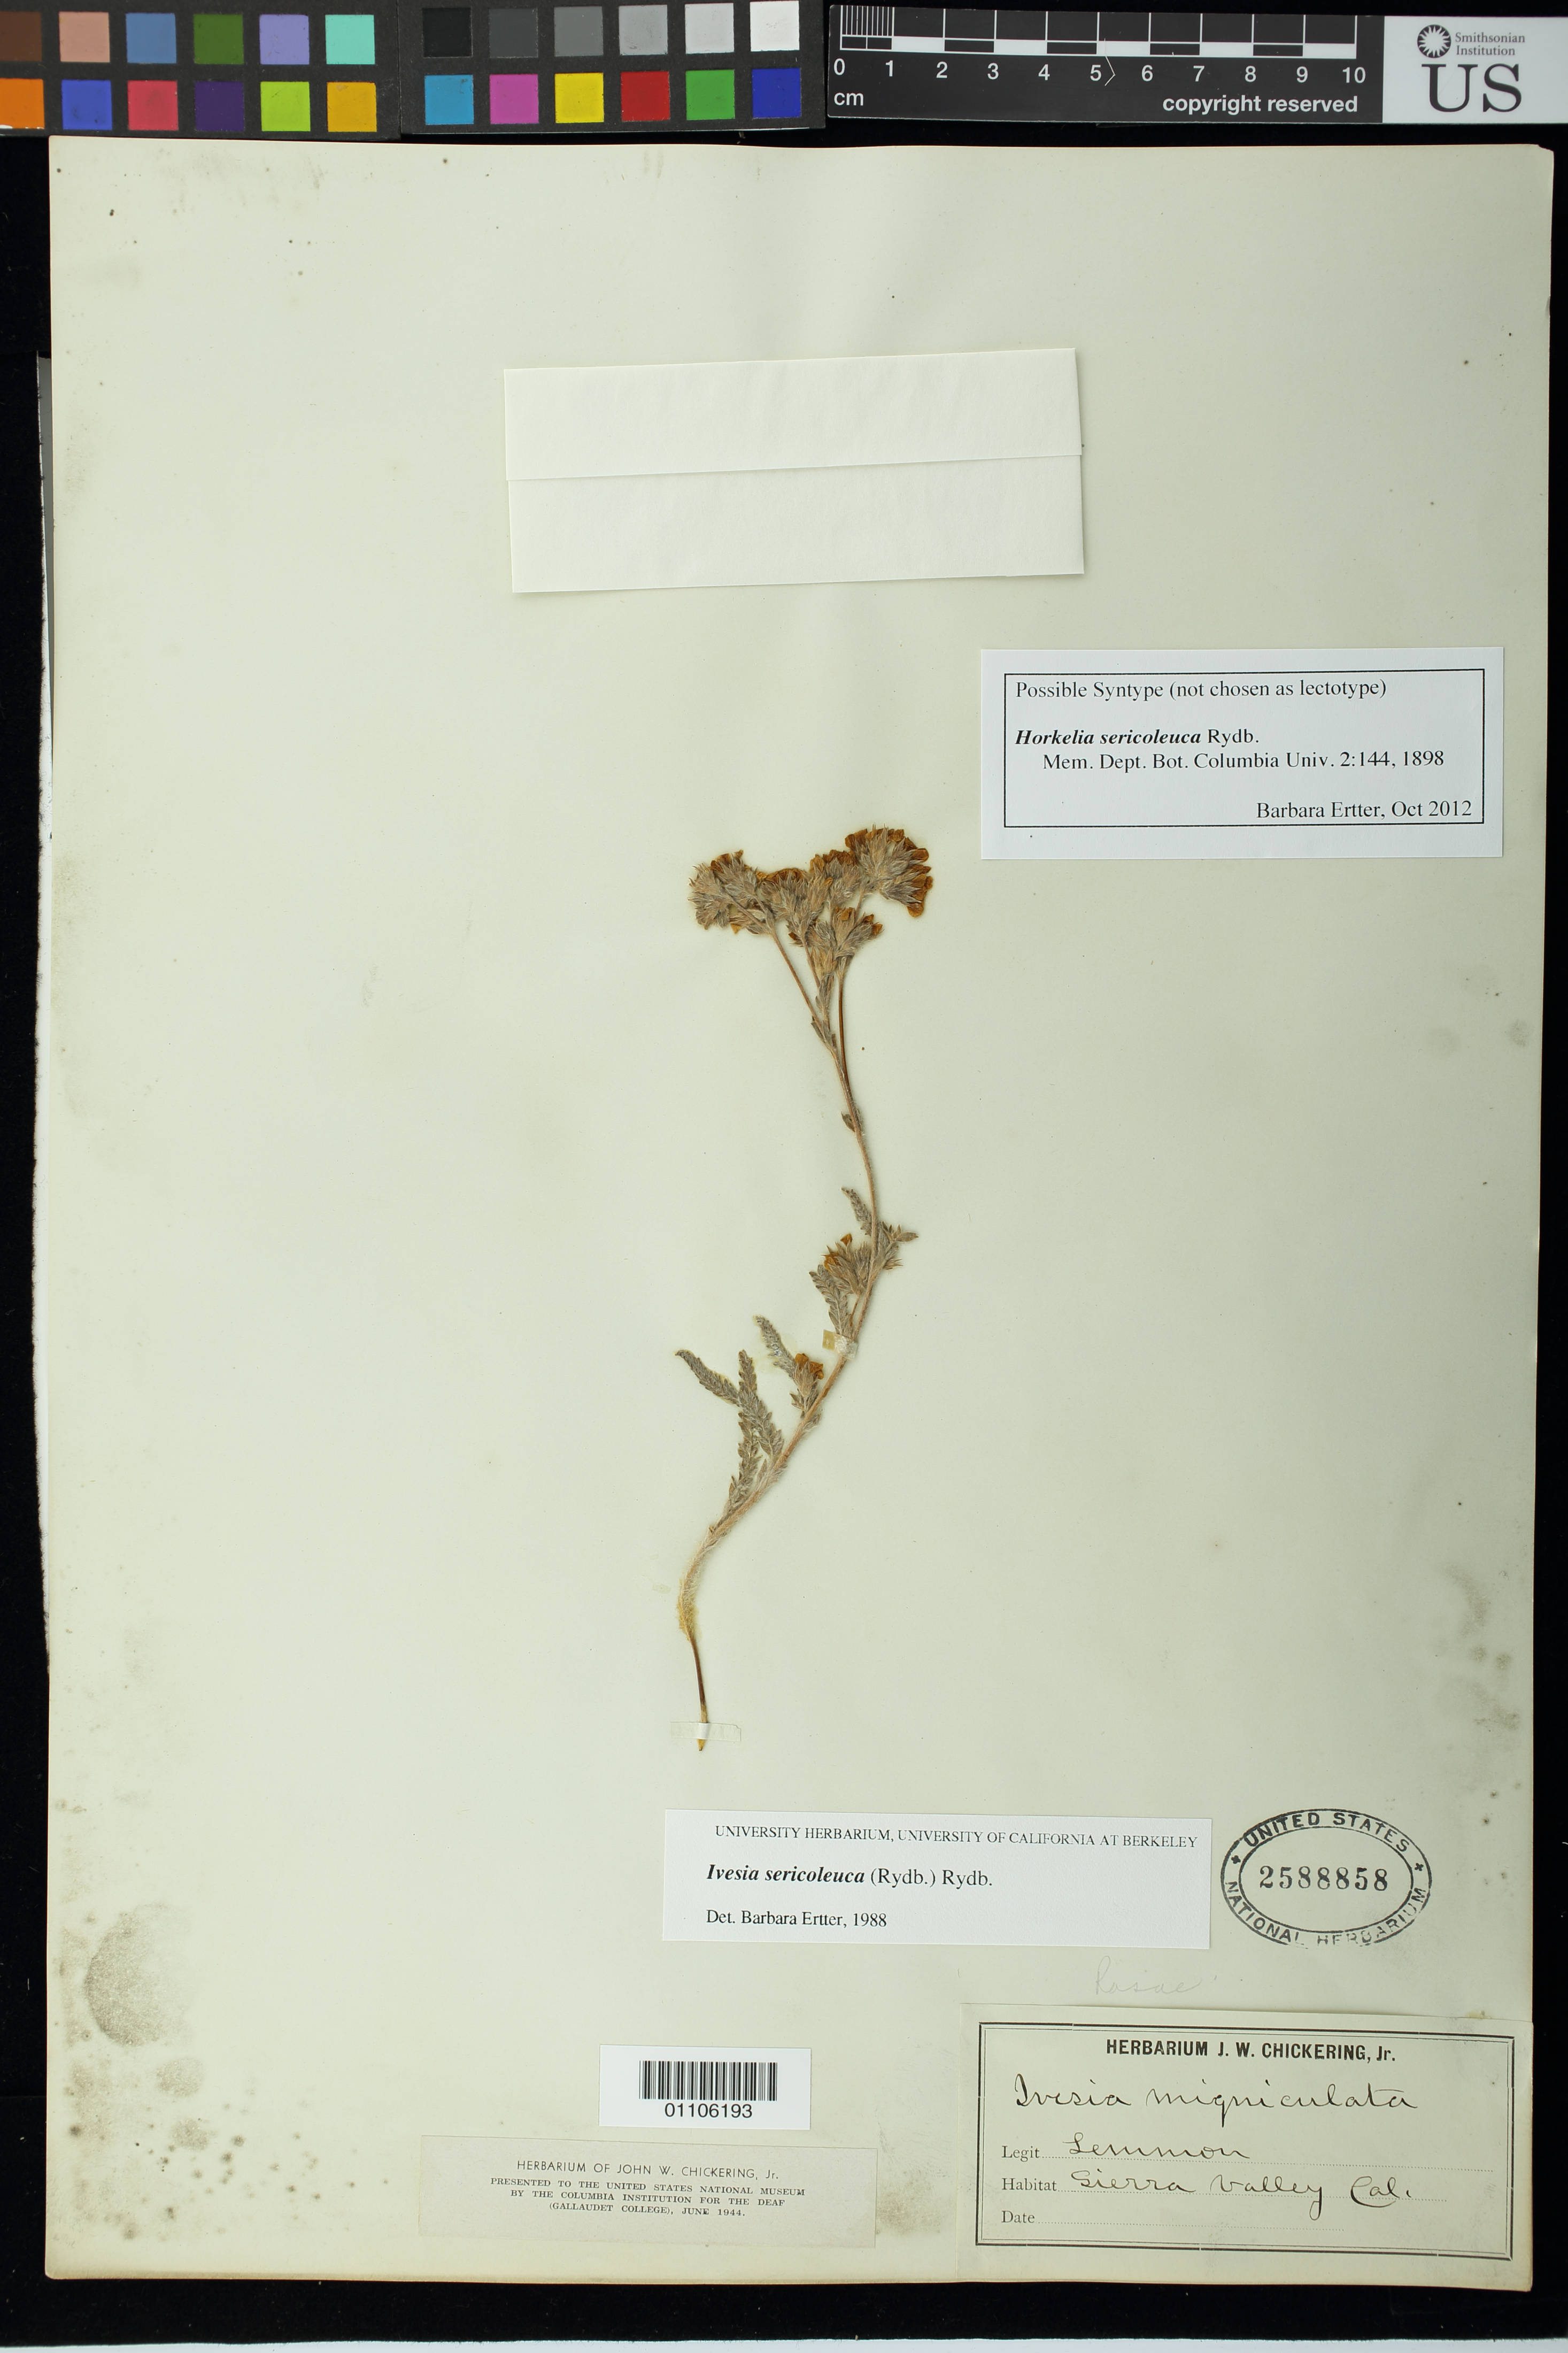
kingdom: Plantae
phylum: Tracheophyta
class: Magnoliopsida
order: Rosales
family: Rosaceae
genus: Horkelia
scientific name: Horkelia sericoleuca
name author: Rydb.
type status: Syntype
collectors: J. G. Lemmon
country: United States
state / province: California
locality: Sierra Valley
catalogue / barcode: US 2588858